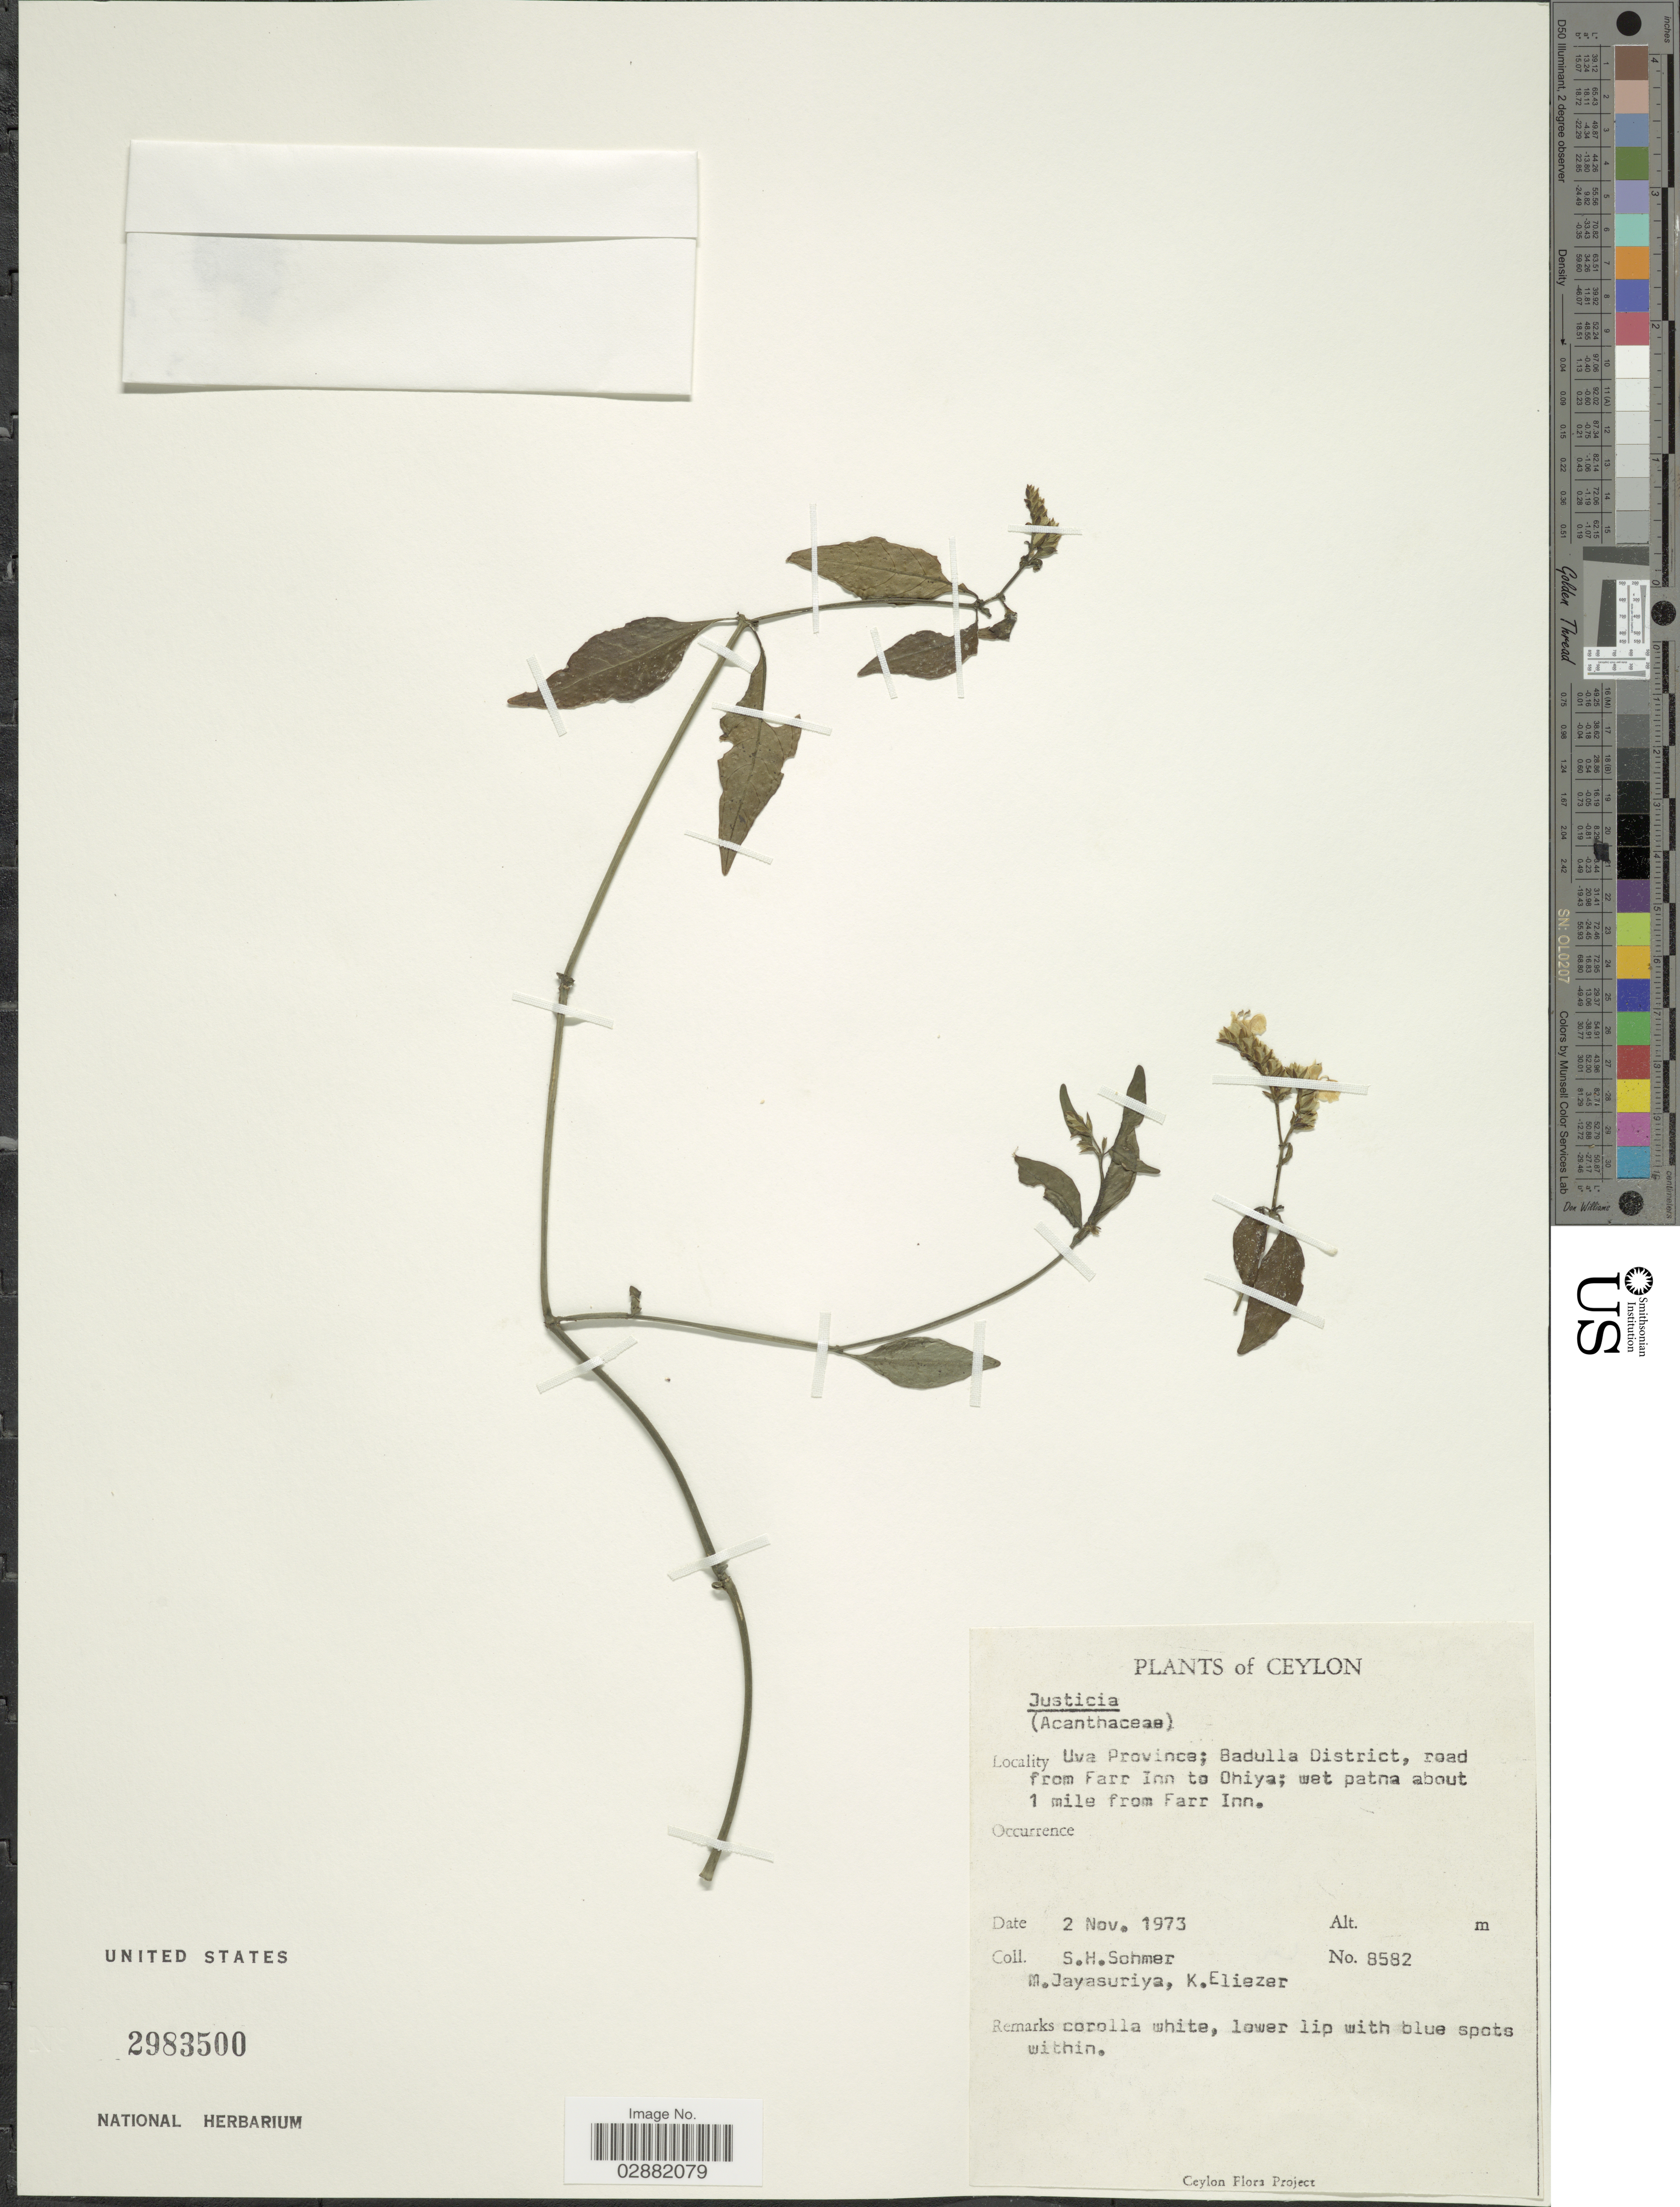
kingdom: Plantae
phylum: Tracheophyta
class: Magnoliopsida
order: Lamiales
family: Acanthaceae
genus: Justicia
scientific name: Justicia sp.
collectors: S. H. Sohmer, M. Jayasuriya & K. Eliezer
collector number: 8582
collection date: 1973-11-02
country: Sri Lanka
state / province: Uva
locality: Badulla District, road from Farr Inn to Ohiya, wet patna about 1 mile from Farr Inn.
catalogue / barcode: US 2983500